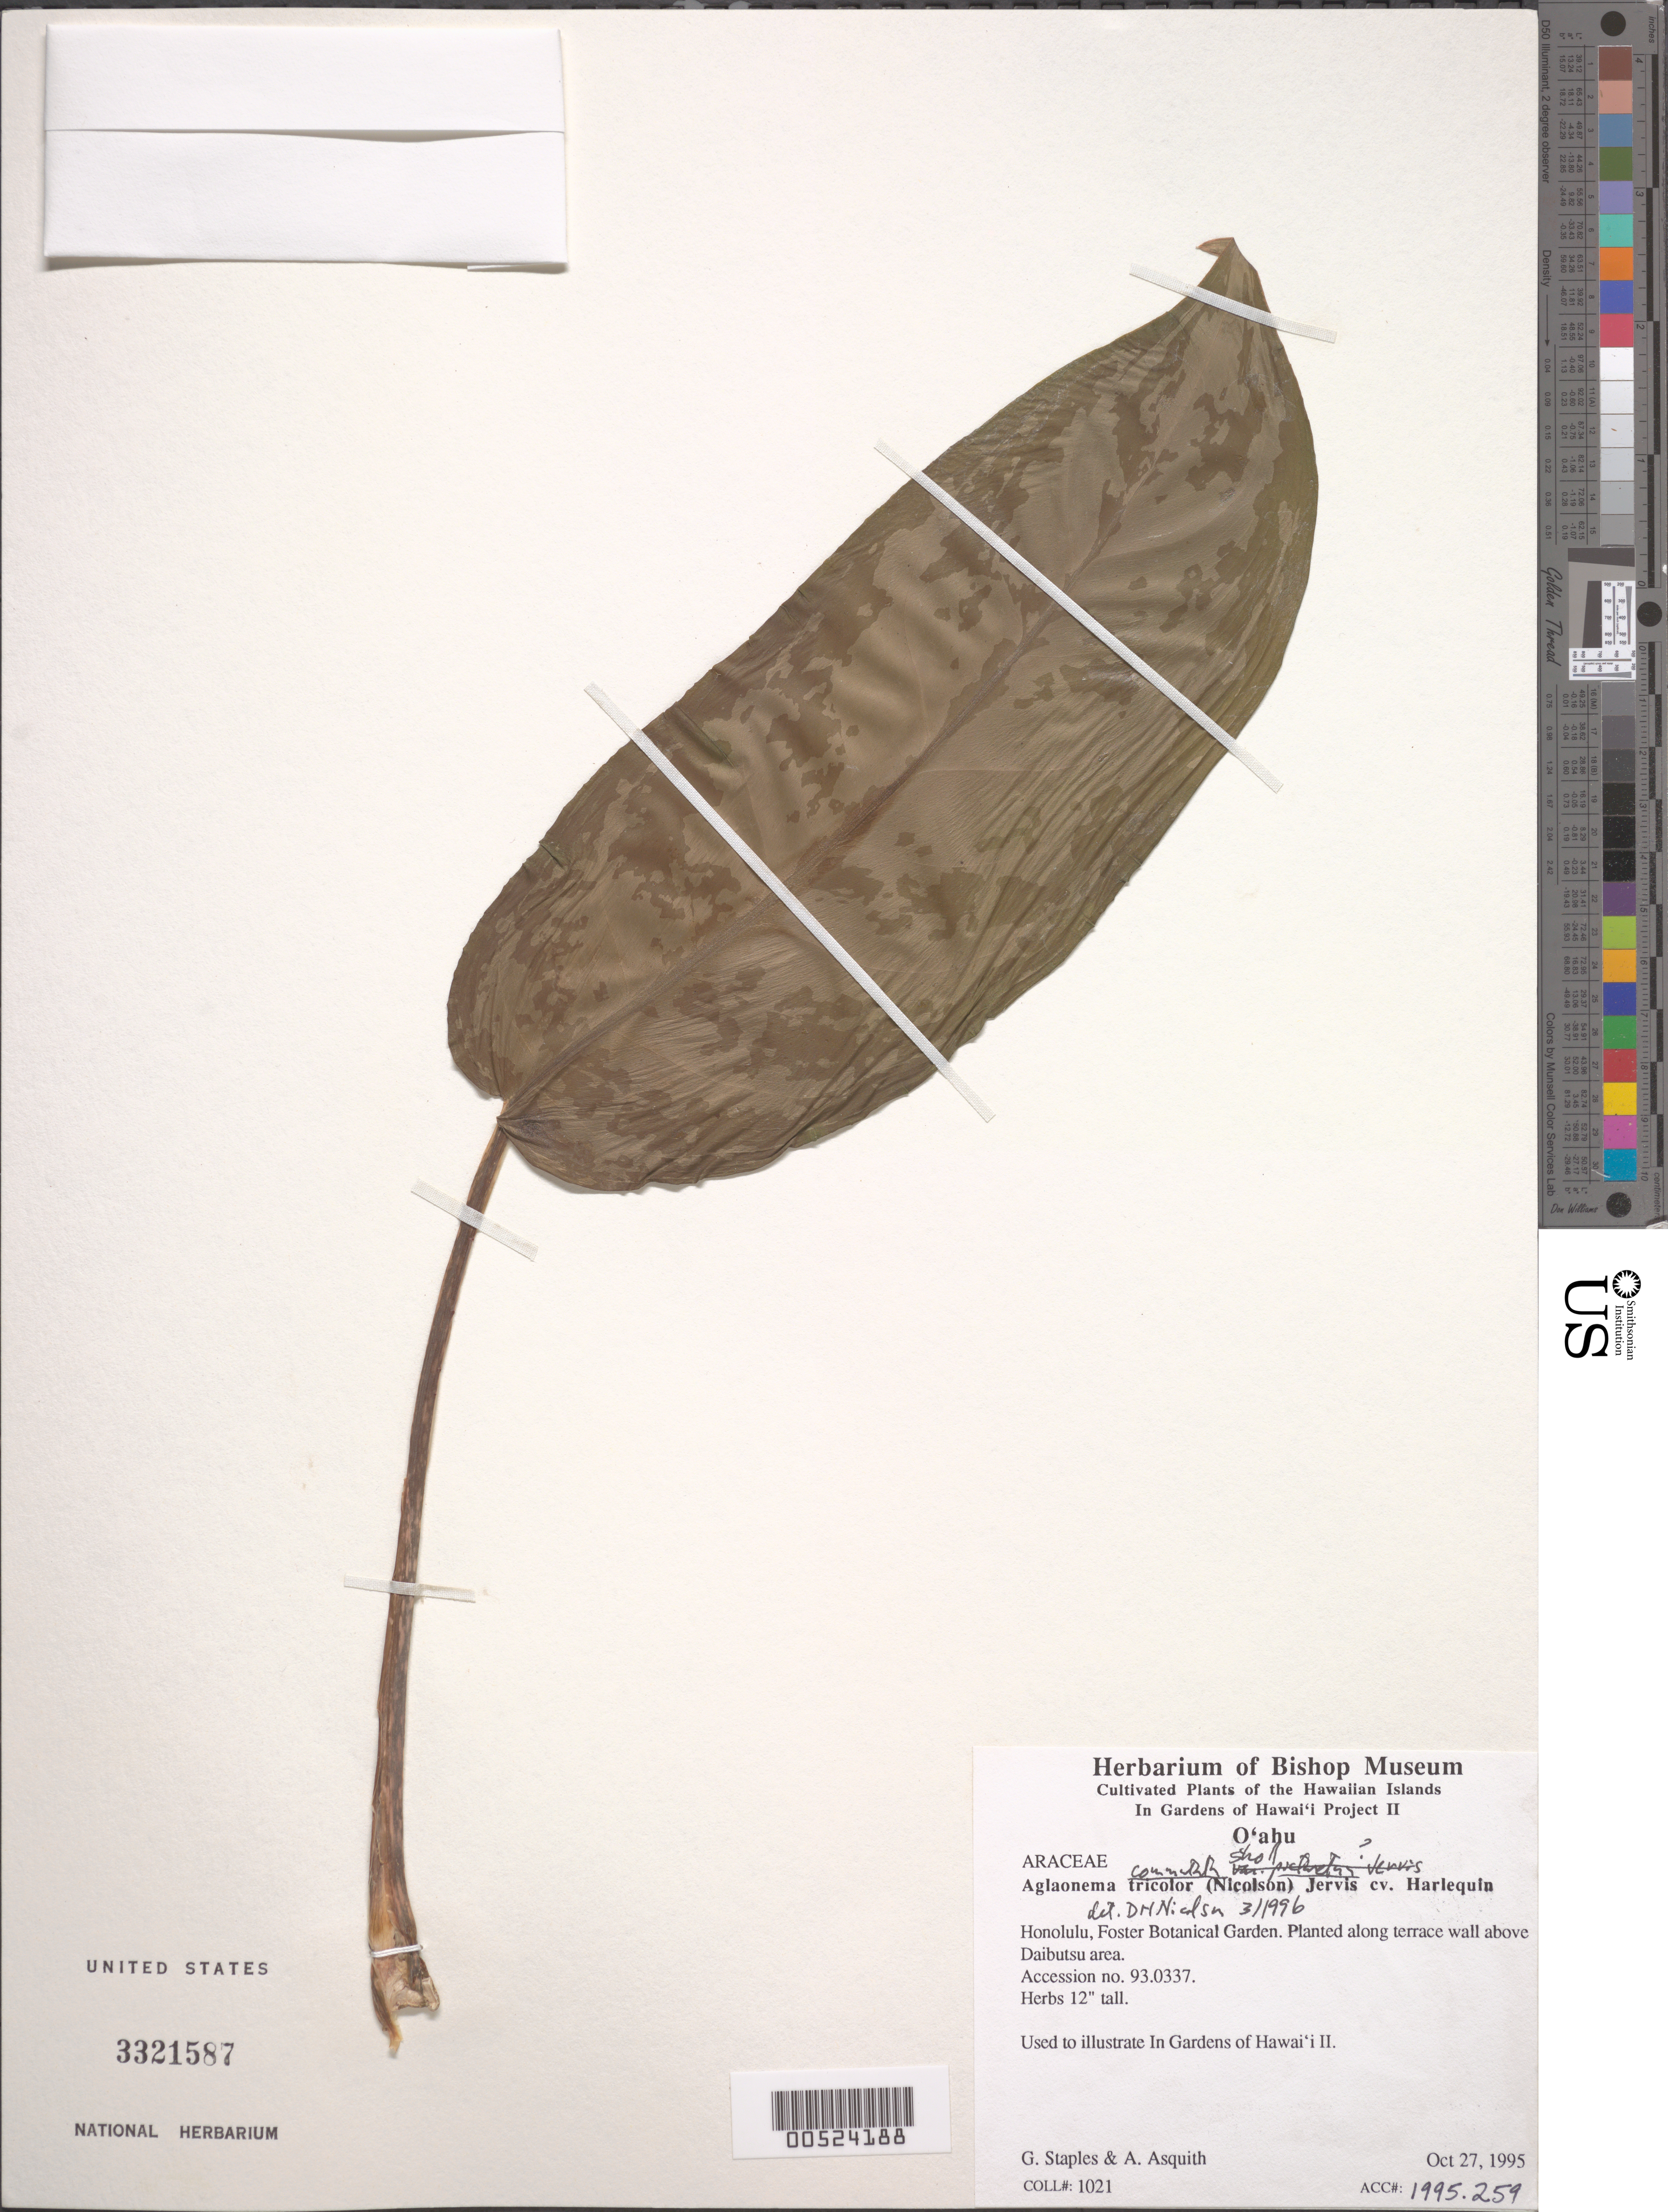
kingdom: Plantae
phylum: Tracheophyta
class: Liliopsida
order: Alismatales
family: Araceae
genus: Aglaonema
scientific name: Aglaonema commutatum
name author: Schott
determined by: Nicolson, Dan H.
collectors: G. Staples & A. Asquith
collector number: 1021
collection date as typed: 27 Oct 1995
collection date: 1995-10-27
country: United States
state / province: Hawaii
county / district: Honolulu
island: Oahu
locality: Honolulu, Foster Botanical Garden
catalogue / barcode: US 3321587